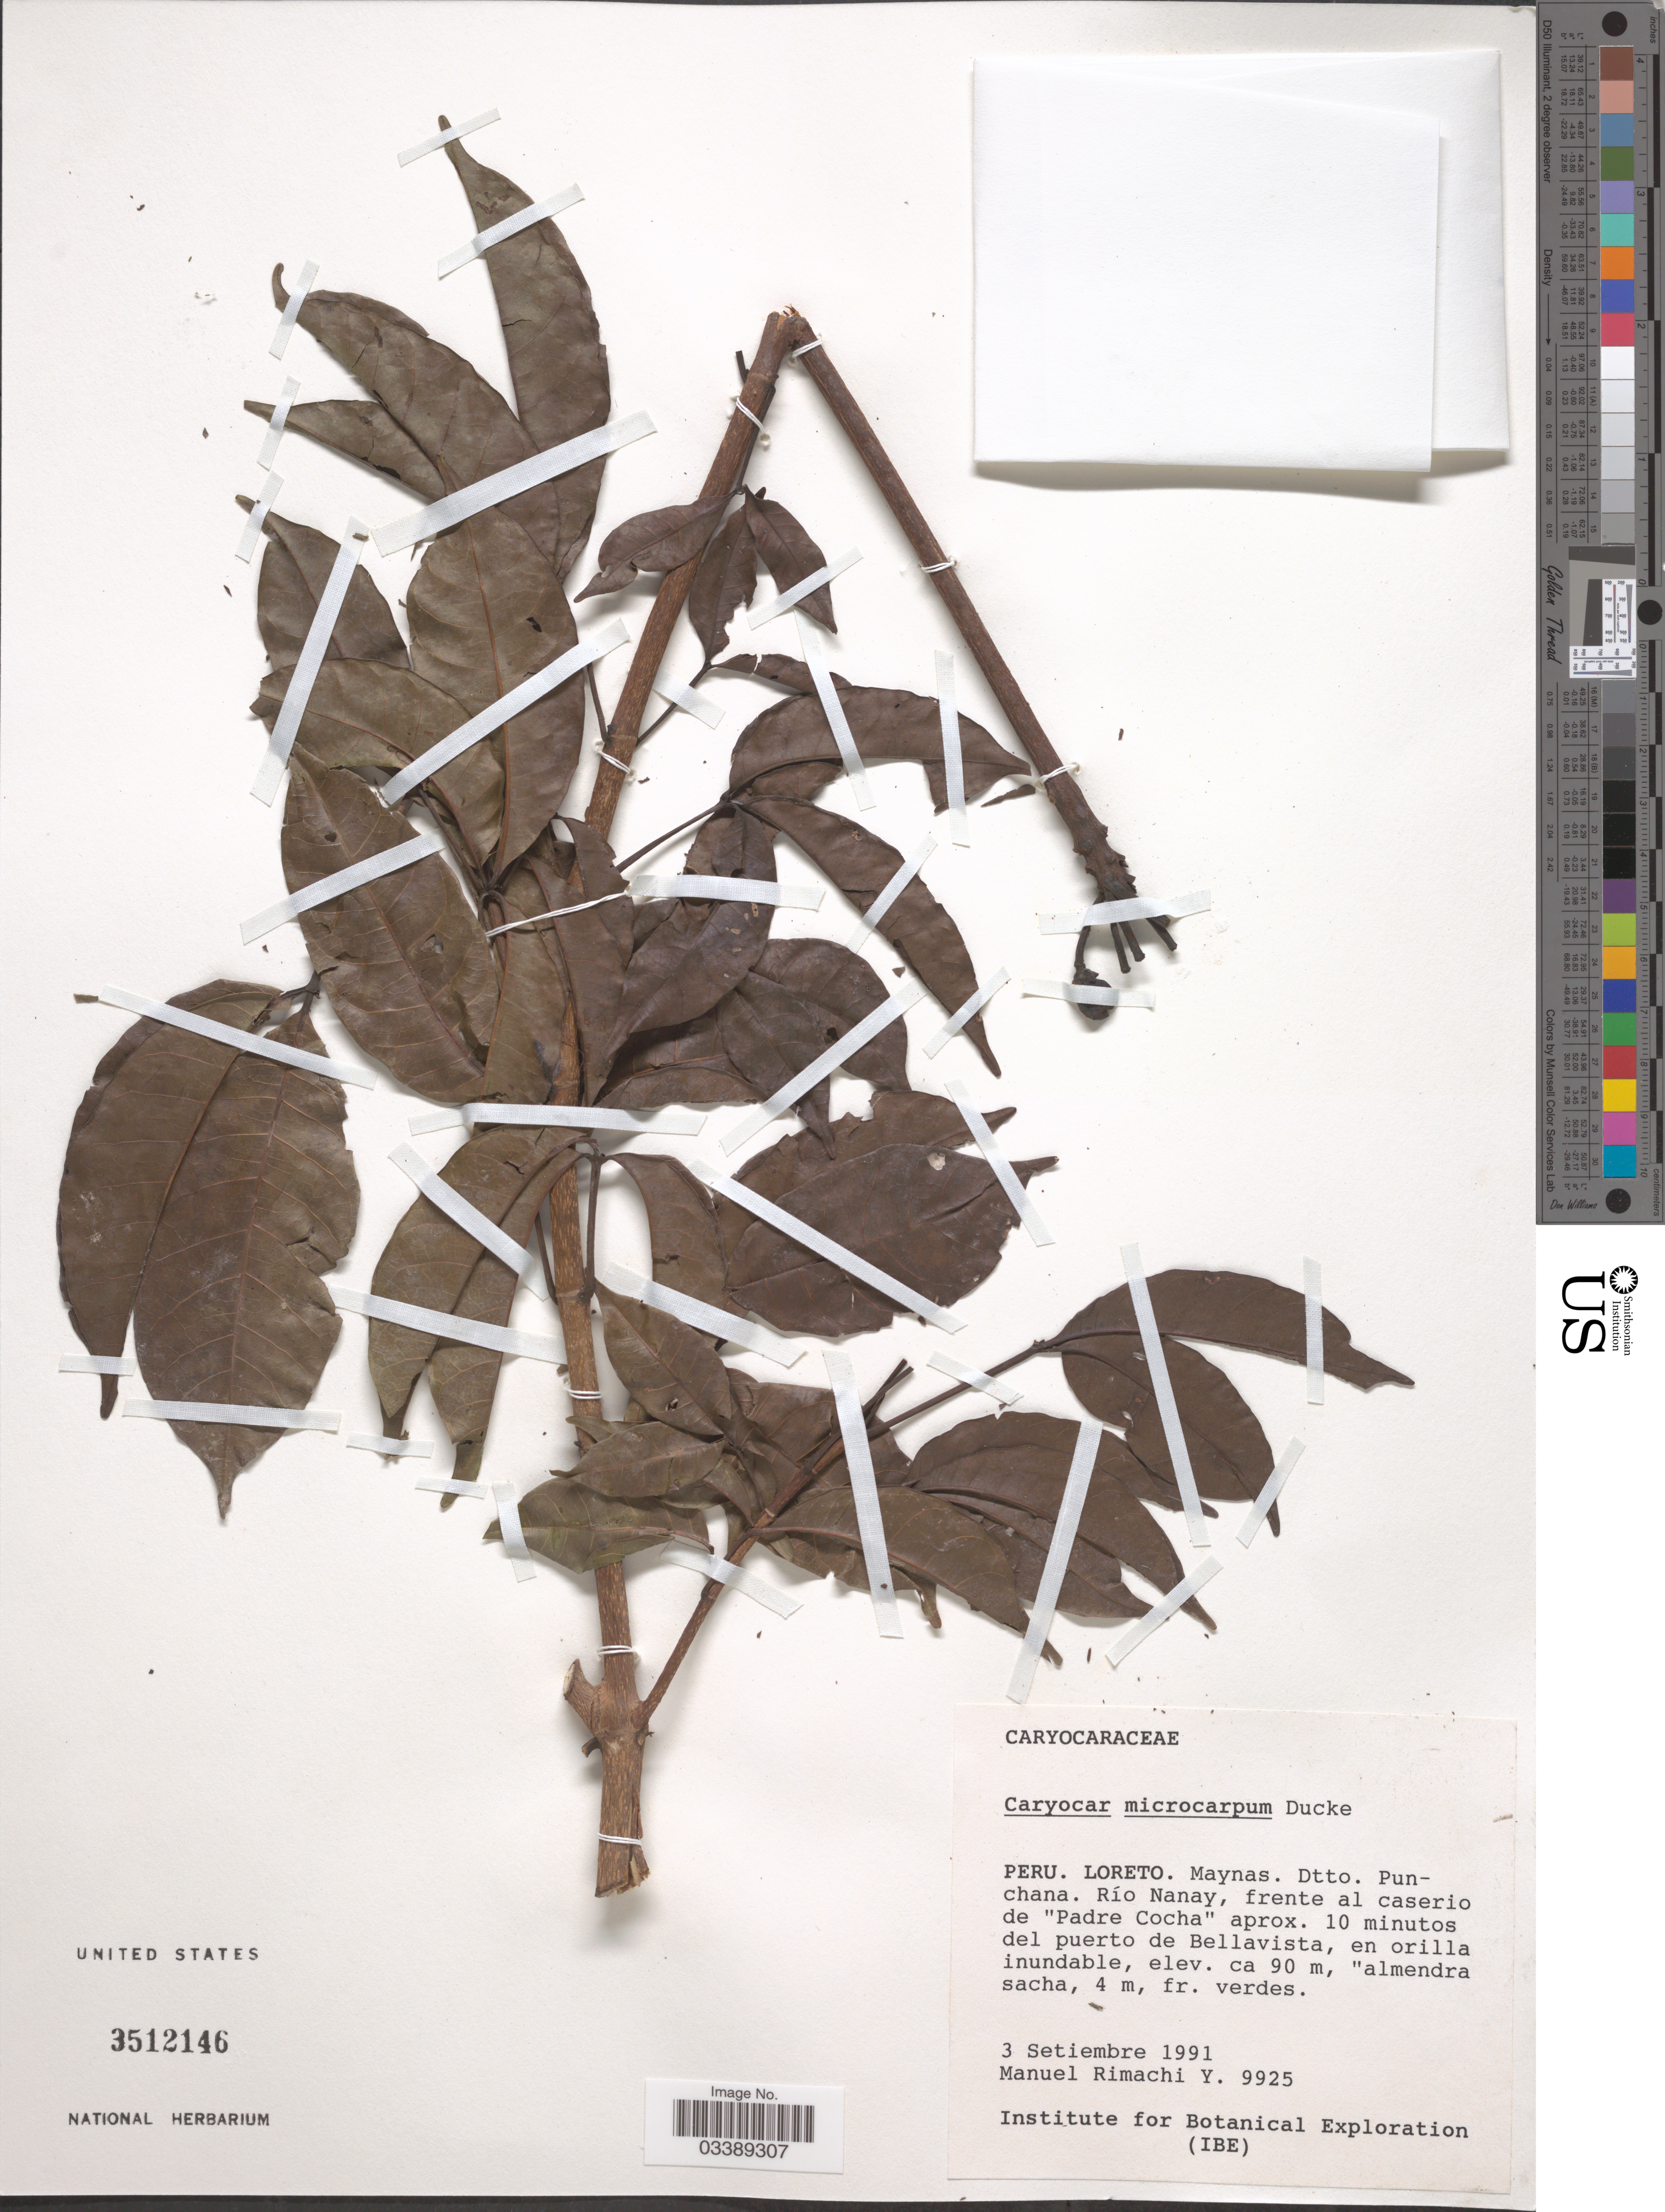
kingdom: Plantae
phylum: Tracheophyta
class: Magnoliopsida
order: Malpighiales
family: Caryocaraceae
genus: Caryocar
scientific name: Caryocar microcarpum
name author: Ducke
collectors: M. Rimachi Y.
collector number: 9925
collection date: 1991-09-03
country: Peru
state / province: Loreto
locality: Maynas. Dtto. Punchana. Río Nanay, frente al caserio de "Padre Cocha" aprox. 10 minutos del puerto de Bellavista.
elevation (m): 90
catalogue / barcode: US 3512146